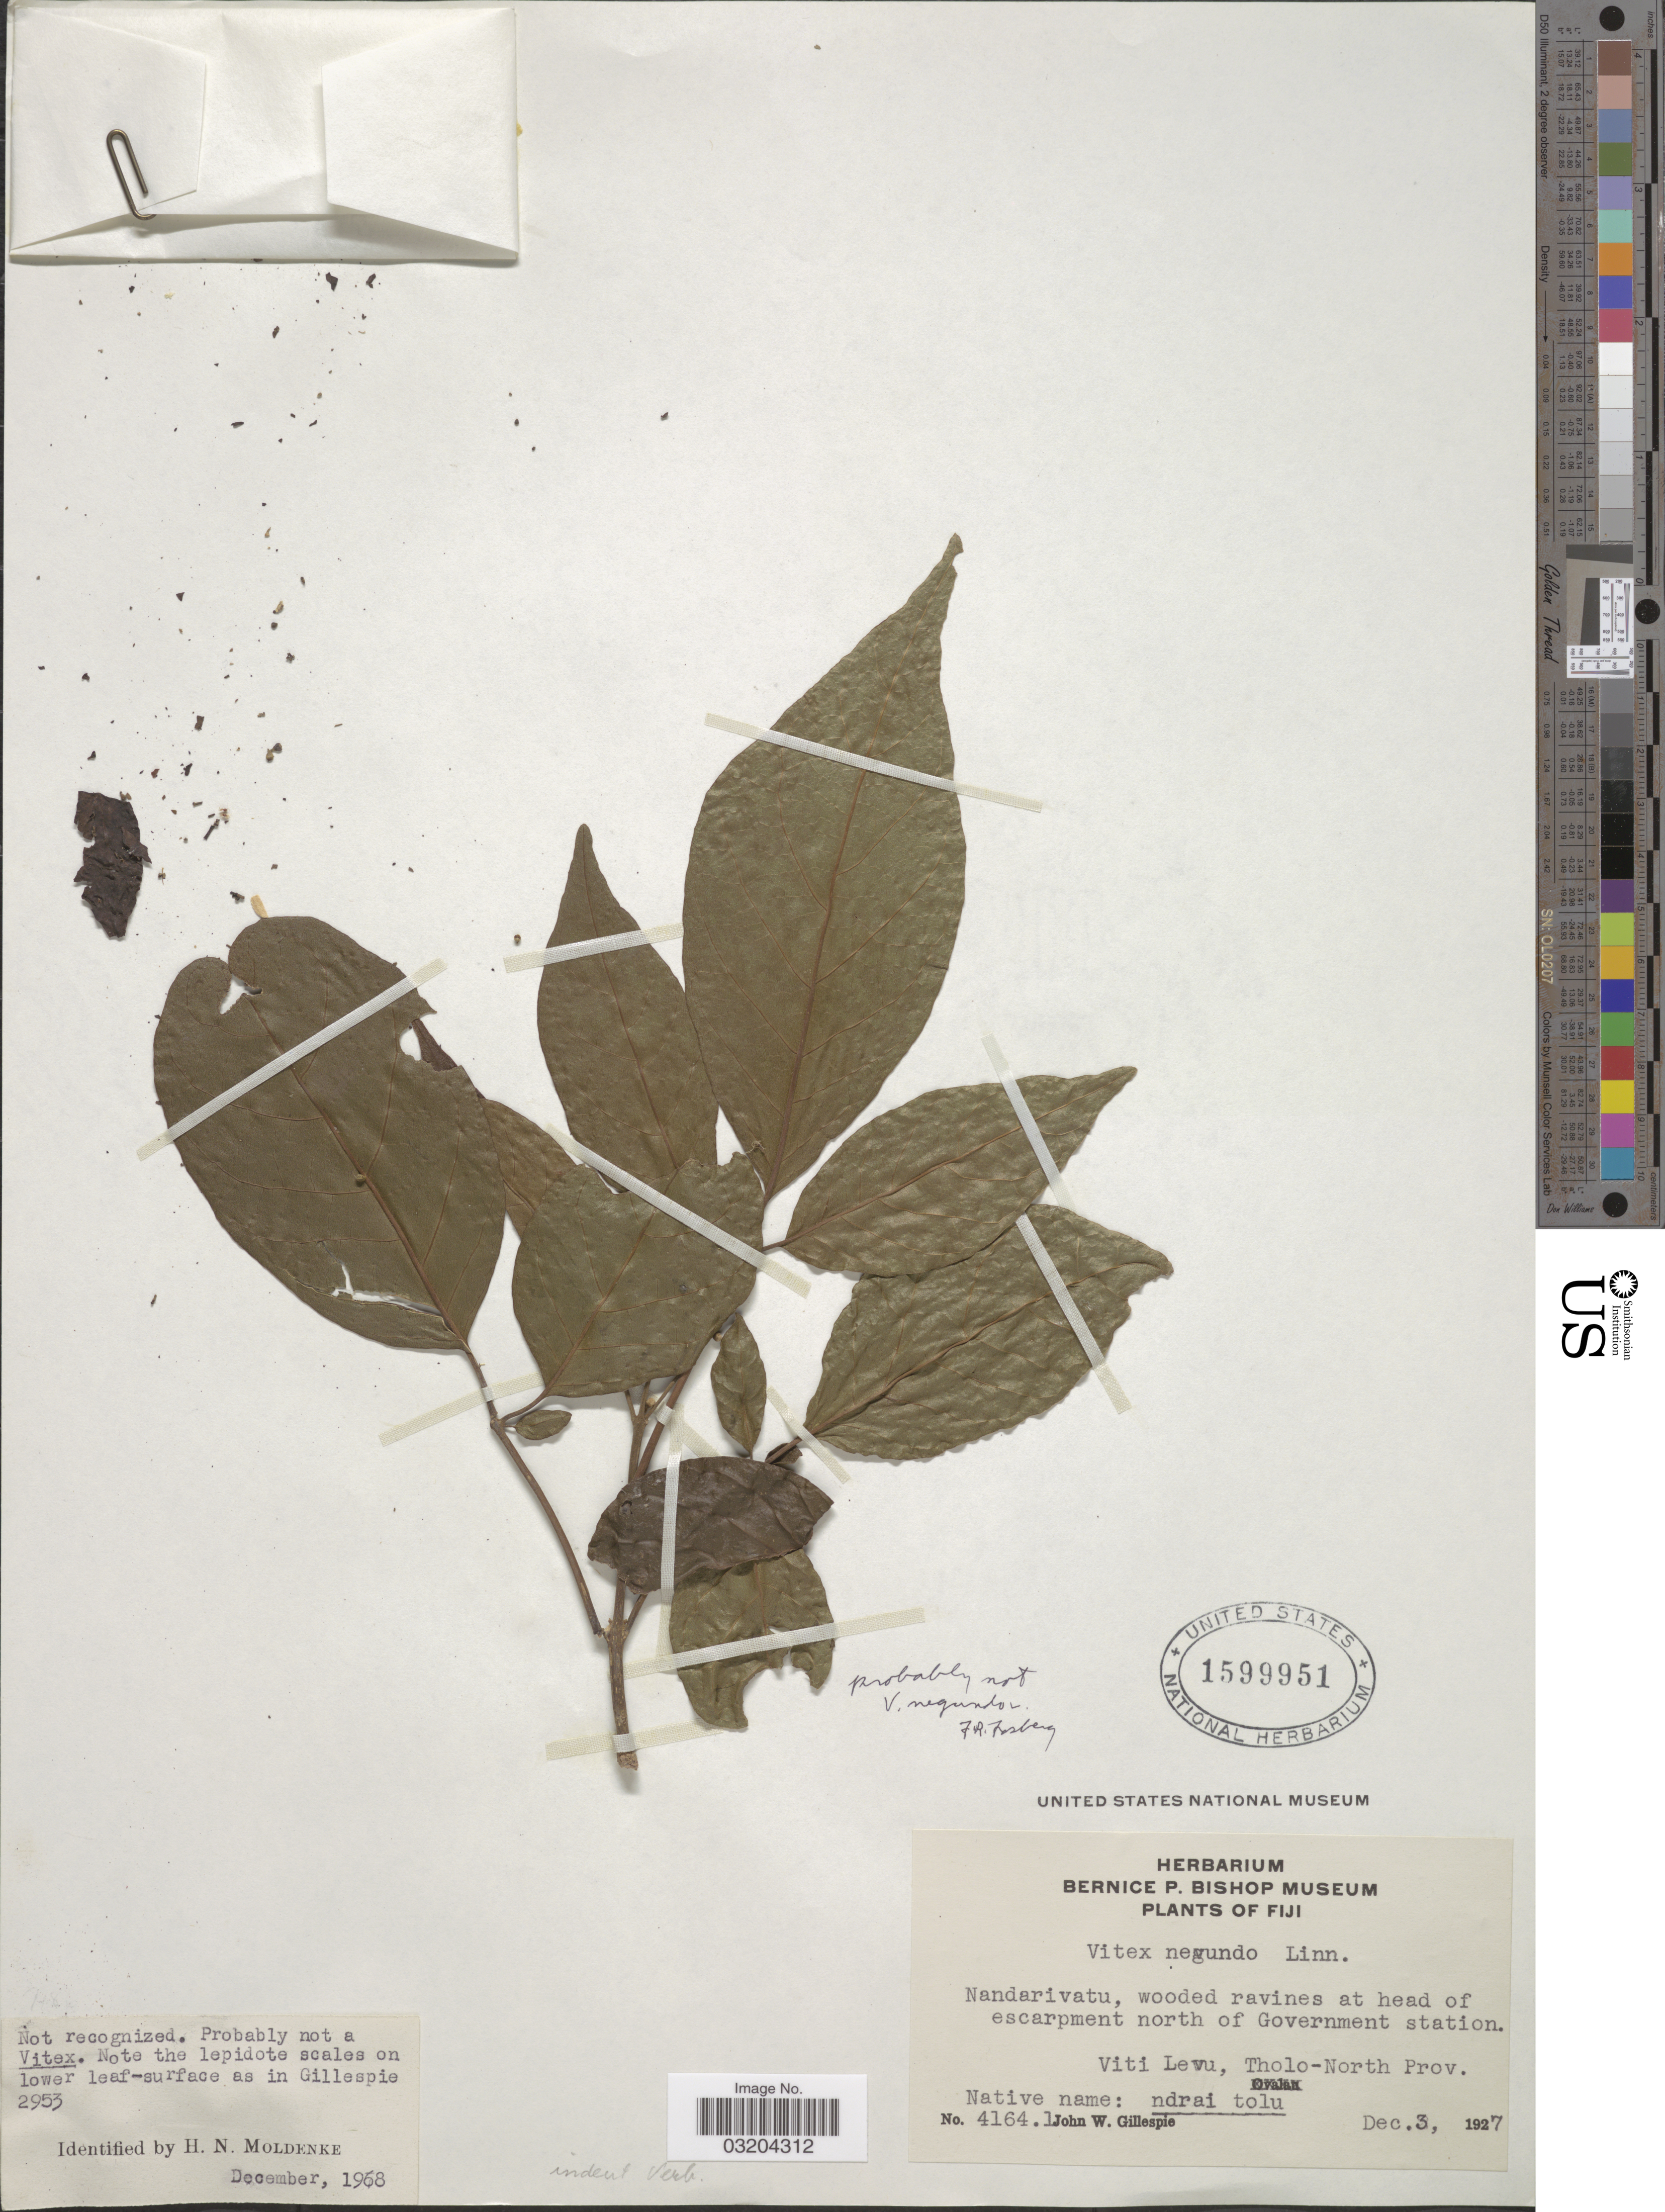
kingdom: Plantae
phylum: Tracheophyta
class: Magnoliopsida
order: Lamiales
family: Verbenaceae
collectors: J. W. Gillespie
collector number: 4164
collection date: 1927-12-03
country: Fiji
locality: Nandarivatu, wooded ravines at head of escarpement north of Government station. Viti Levu, Tholo-North Prov.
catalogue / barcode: US 1599951